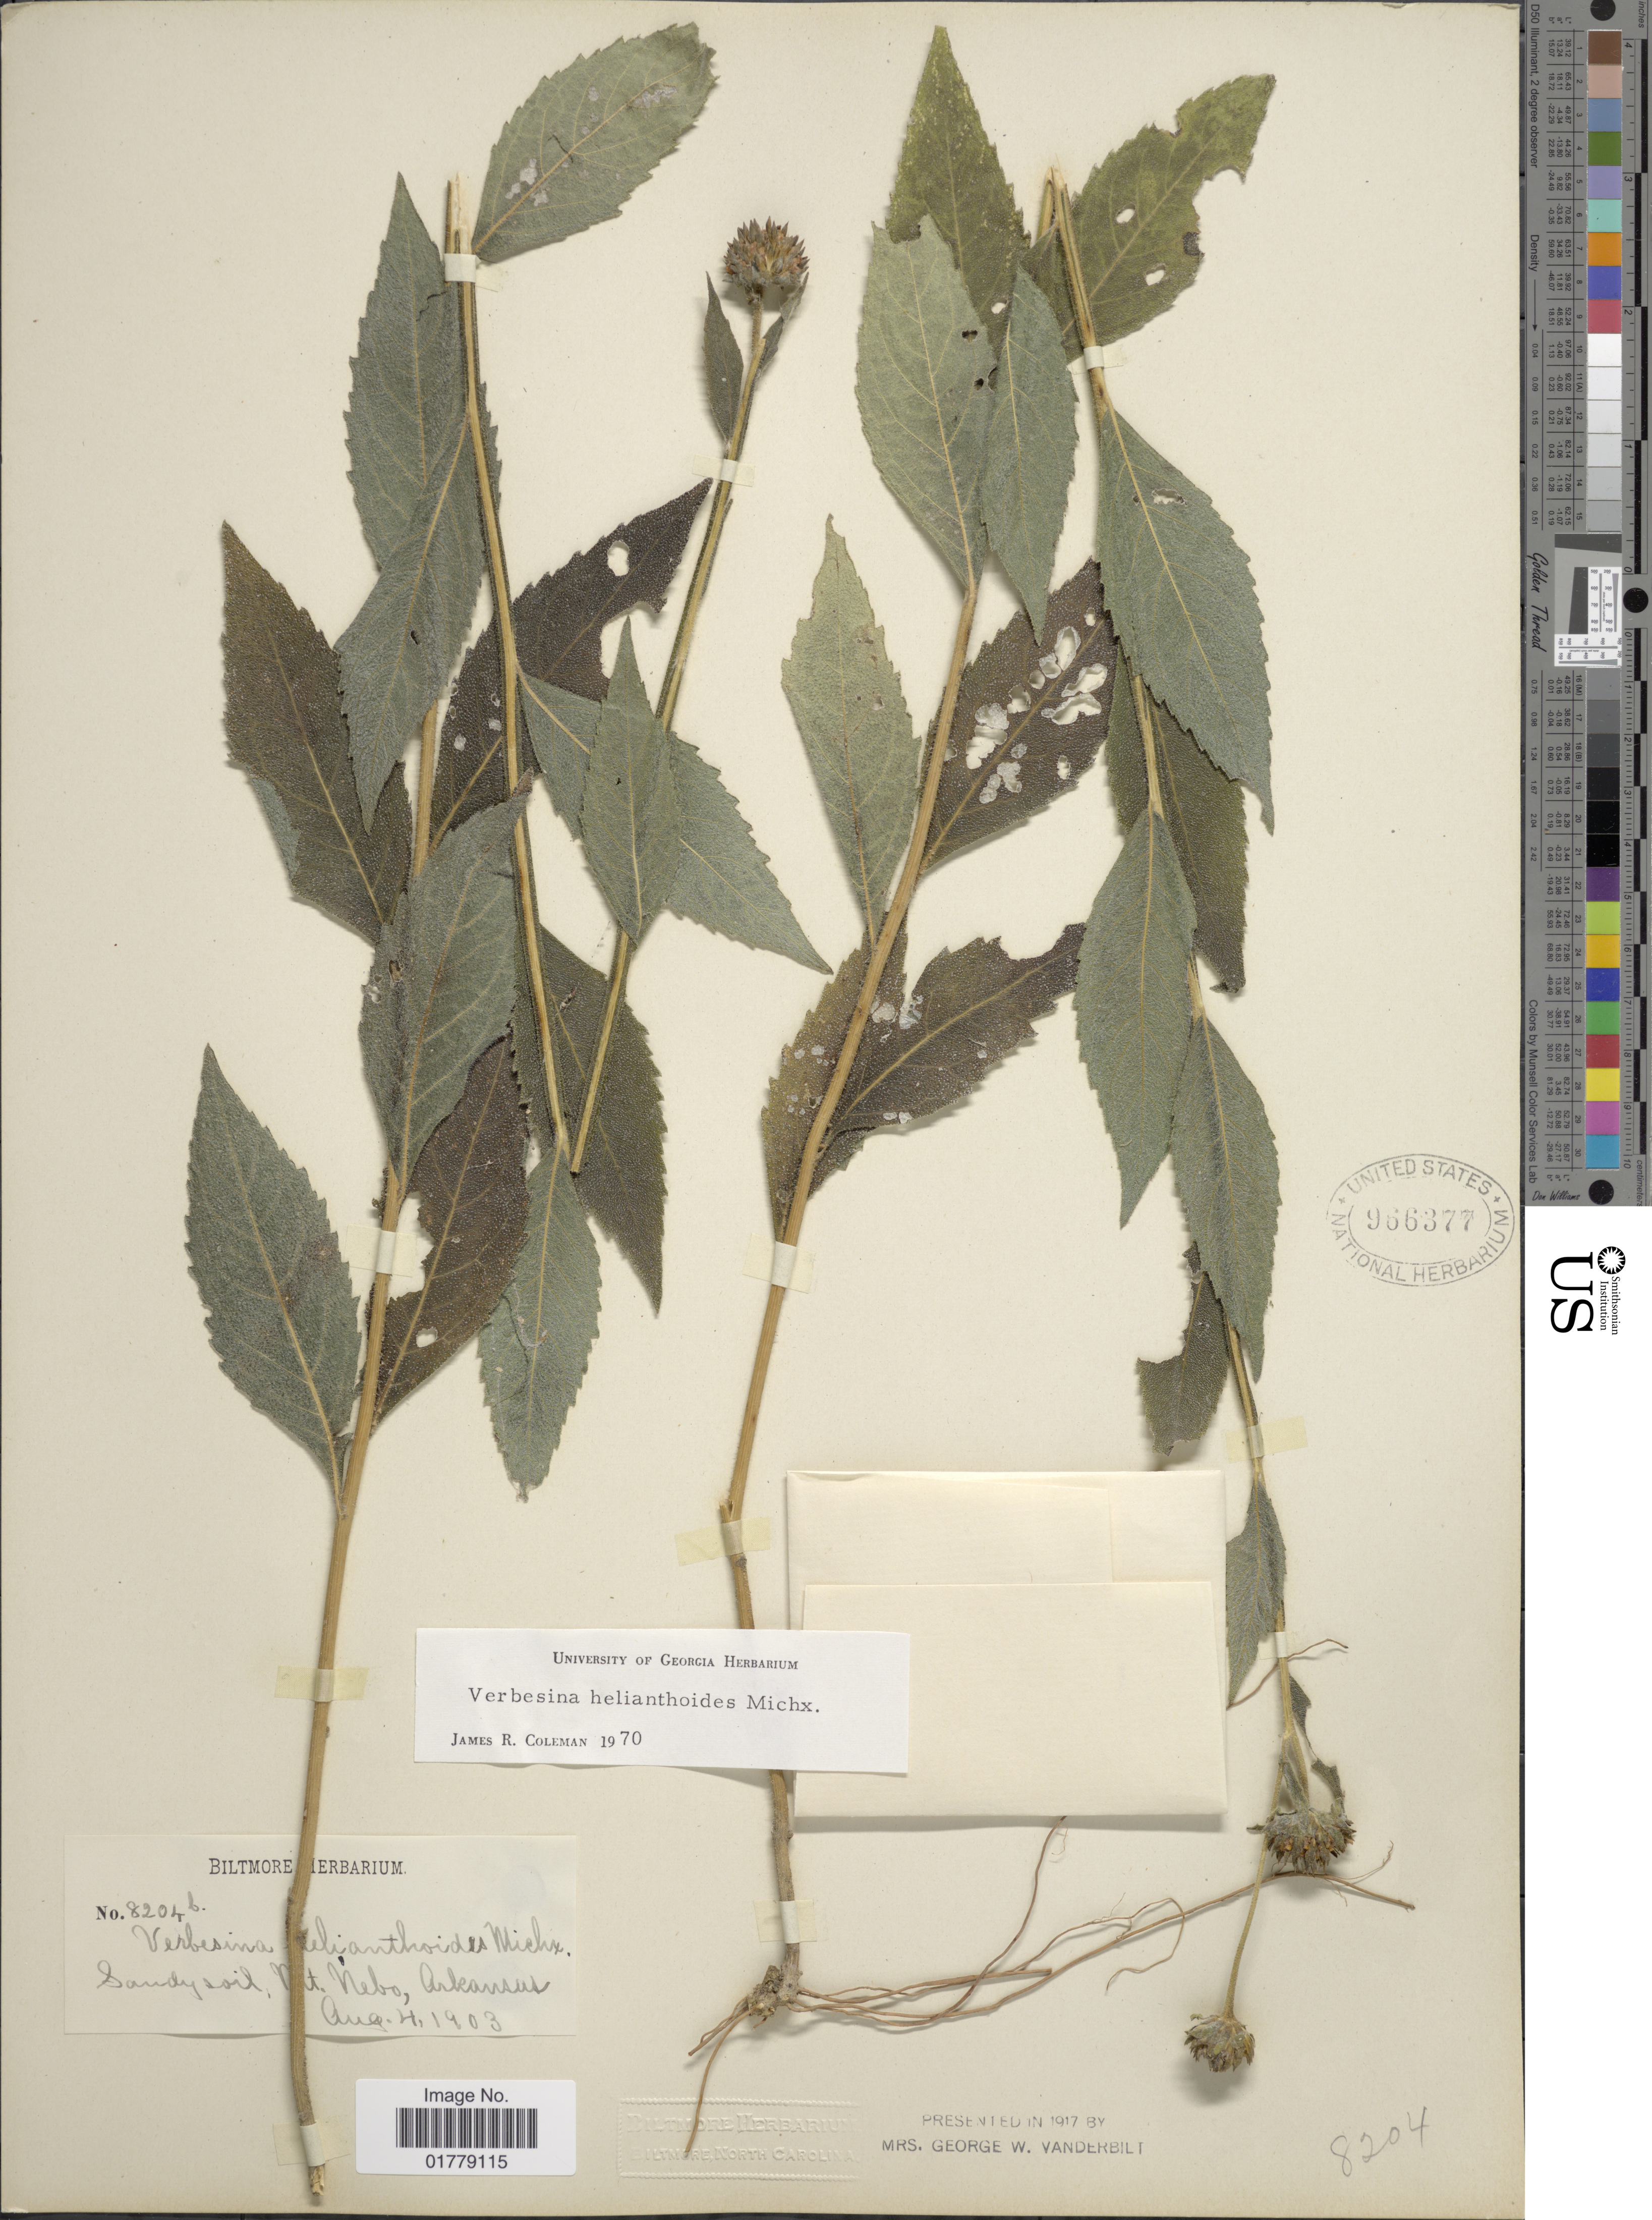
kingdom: Plantae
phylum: Tracheophyta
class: Magnoliopsida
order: Asterales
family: Asteraceae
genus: Verbesina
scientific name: Verbesina helianthoides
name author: Hook. & Arn. in Hook.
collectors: ex herb. Biltmore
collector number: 8204b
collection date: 1903-08-04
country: United States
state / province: Arkansas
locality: Sandy soil, Mt. Nebo, Arkansas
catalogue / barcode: US 966377